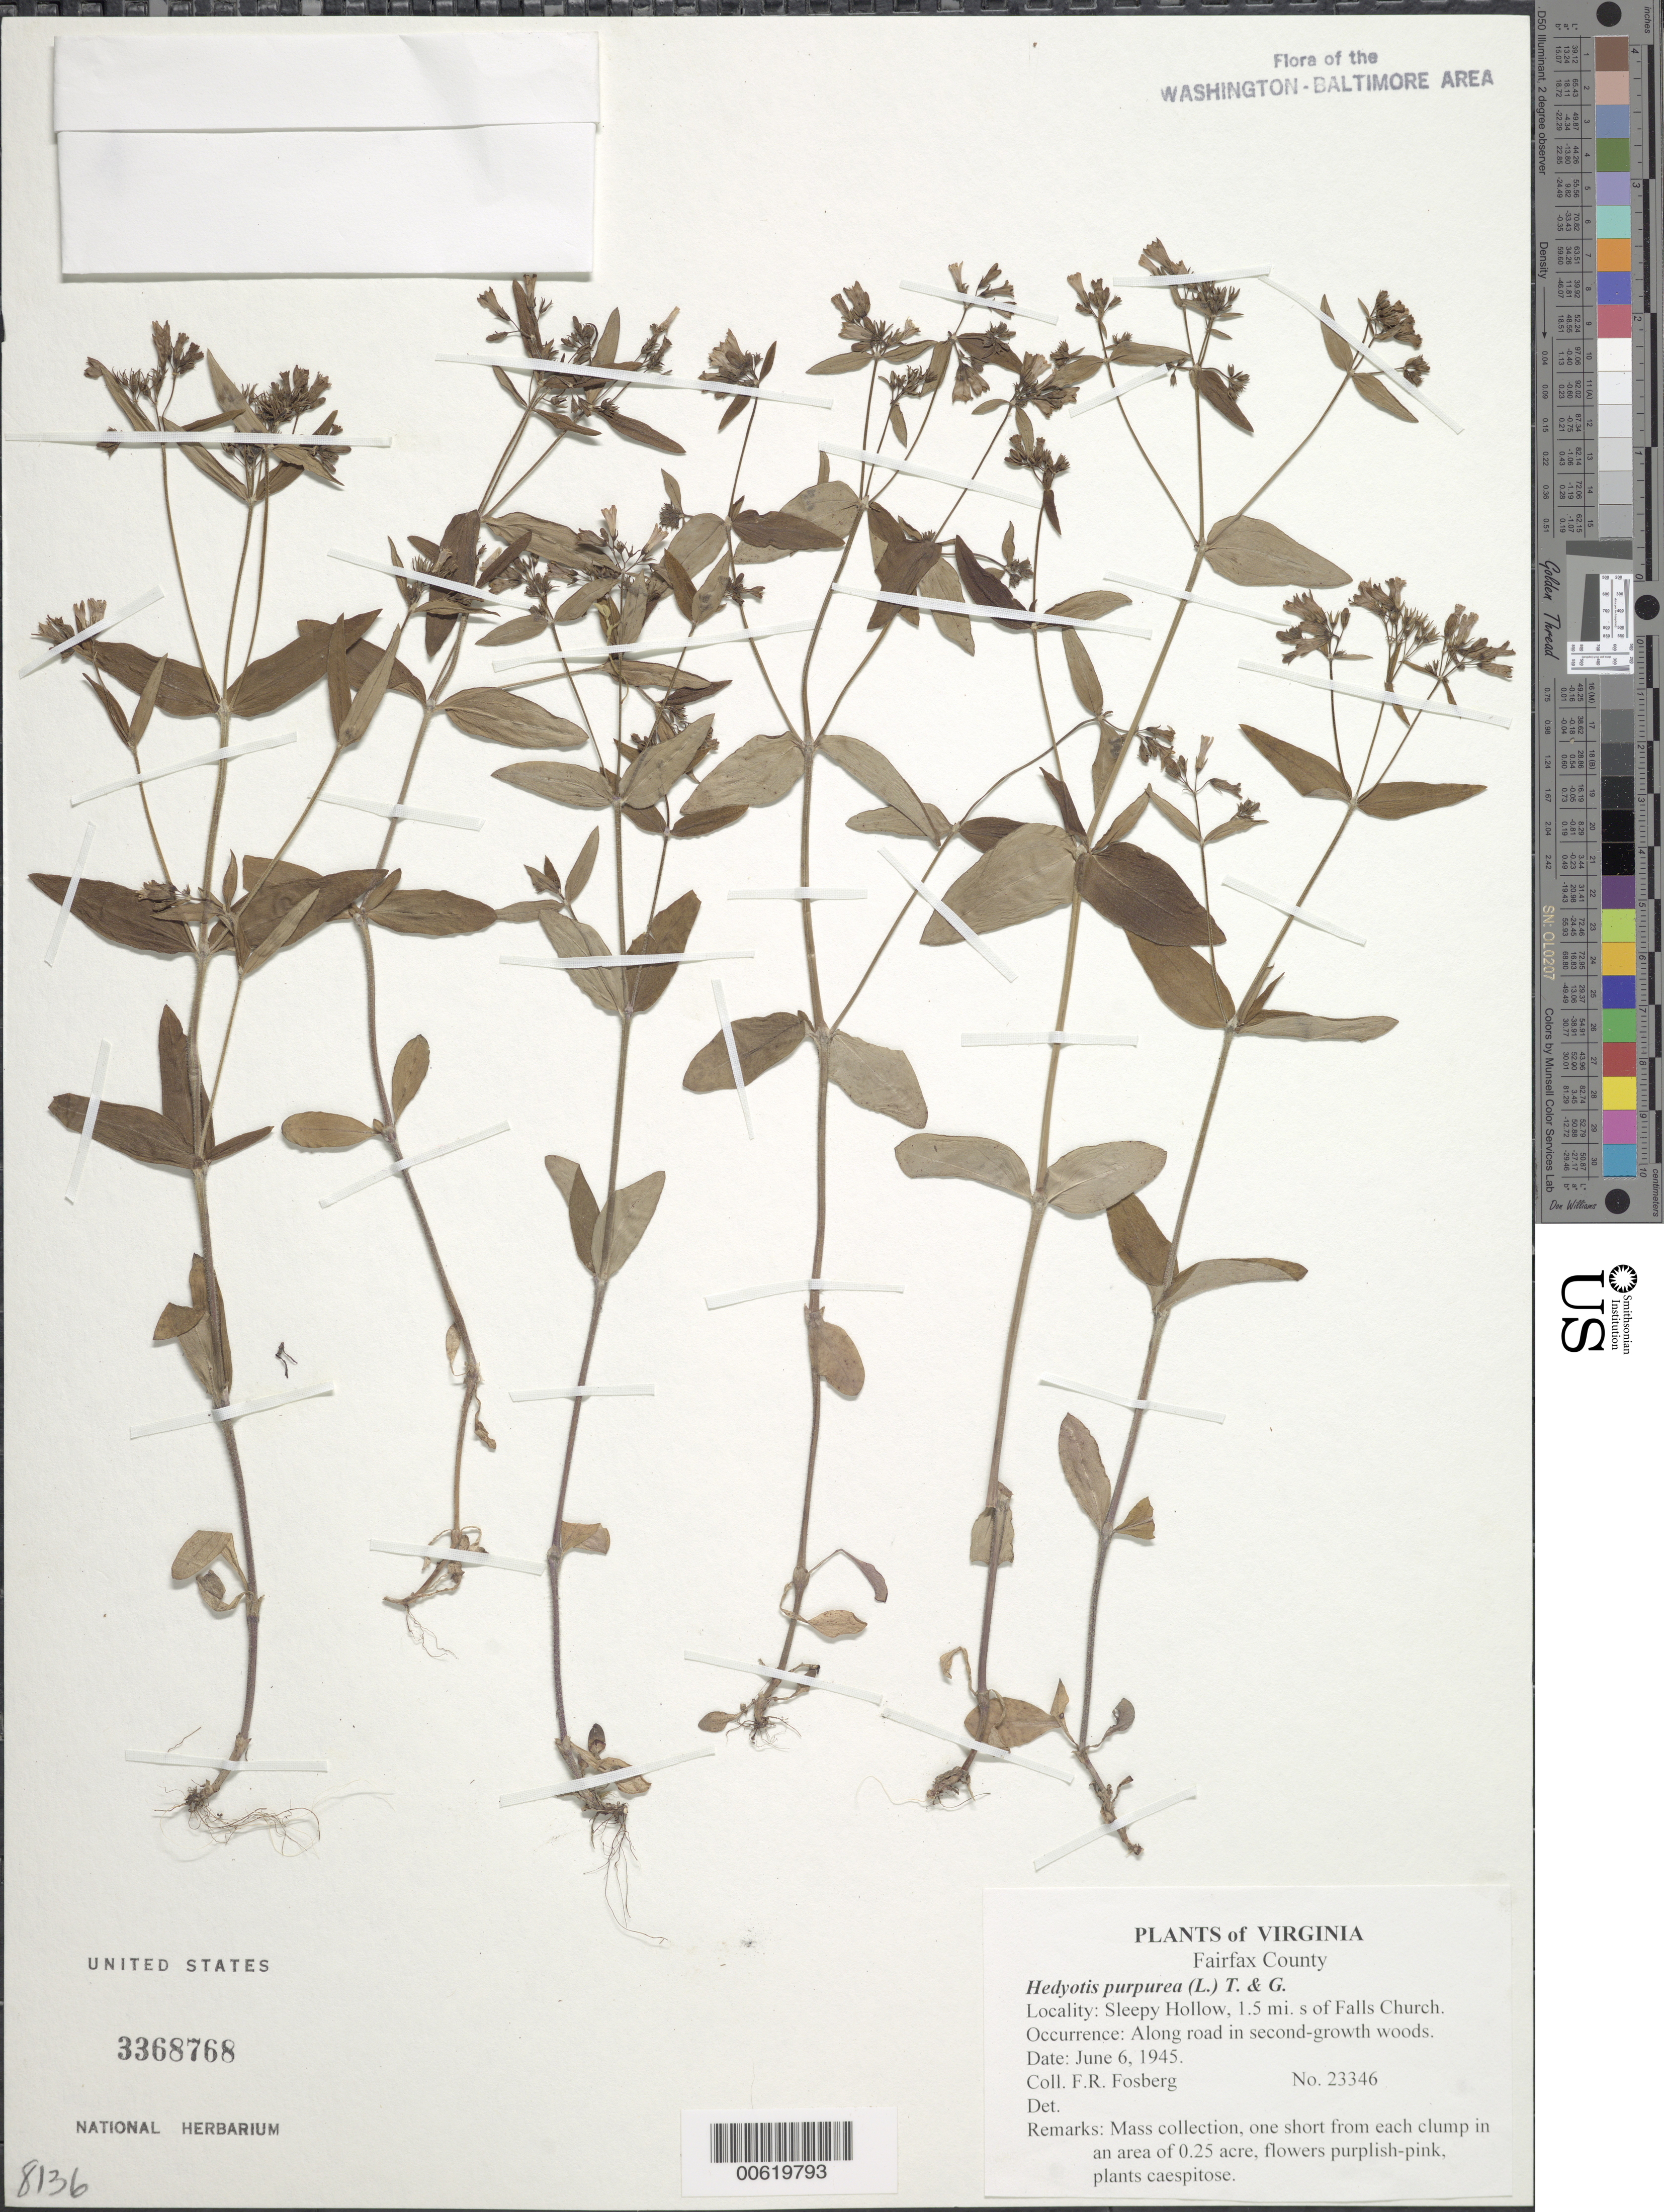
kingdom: Plantae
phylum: Tracheophyta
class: Magnoliopsida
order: Gentianales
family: Rubiaceae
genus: Houstonia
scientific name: Houstonia purpurea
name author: L.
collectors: F. R. Fosberg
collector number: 23346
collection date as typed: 06 Jun 1945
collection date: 1945-06-06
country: United States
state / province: Virginia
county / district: Fairfax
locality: Sleepy Hollow, 1.5 mi. S of Falls Church.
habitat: Along road in second-growth woods.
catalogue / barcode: US 3368768